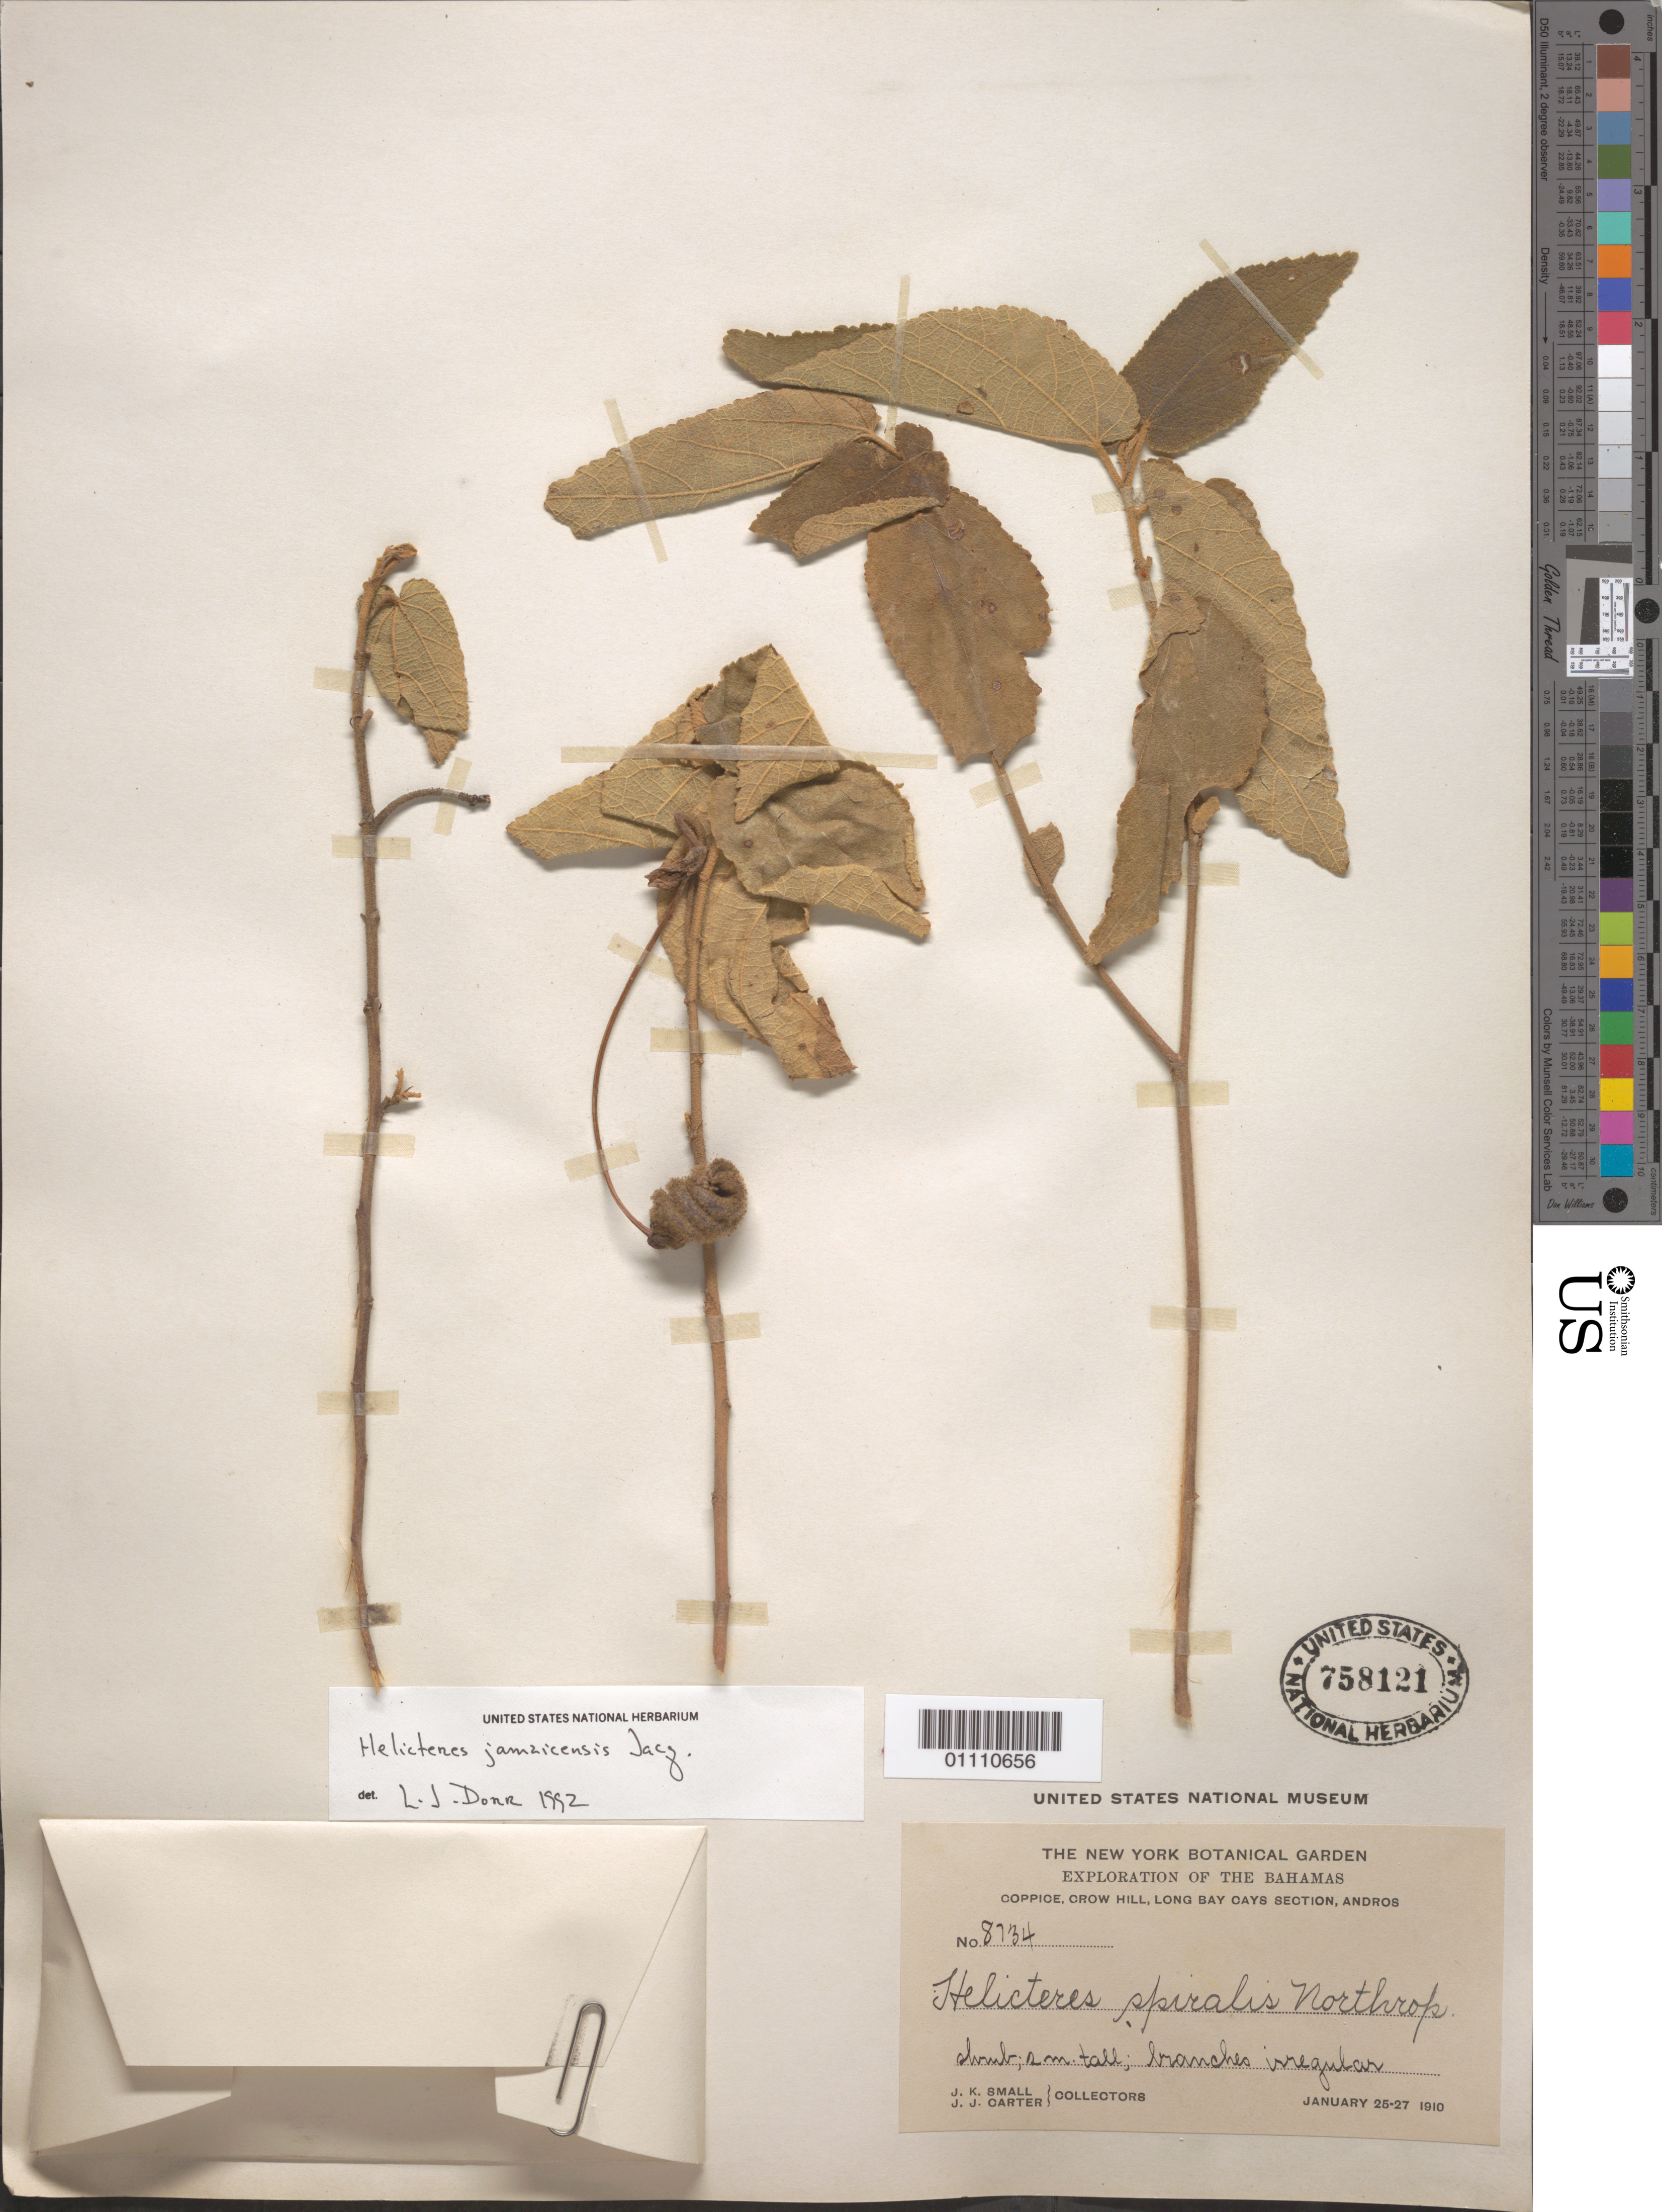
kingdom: Plantae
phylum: Tracheophyta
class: Magnoliopsida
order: Malvales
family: Malvaceae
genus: Helicteres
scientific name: Helicteres jamaicensis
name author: Jacq.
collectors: J. K. Small & J. J. Carter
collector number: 8734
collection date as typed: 25 Jan 1910 to 27 Jan 1910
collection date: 1910-01-25/1910-01-27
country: Bahamas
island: Andros I.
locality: Coppice crow hill, long bay Cays section, Andros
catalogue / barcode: US 758121